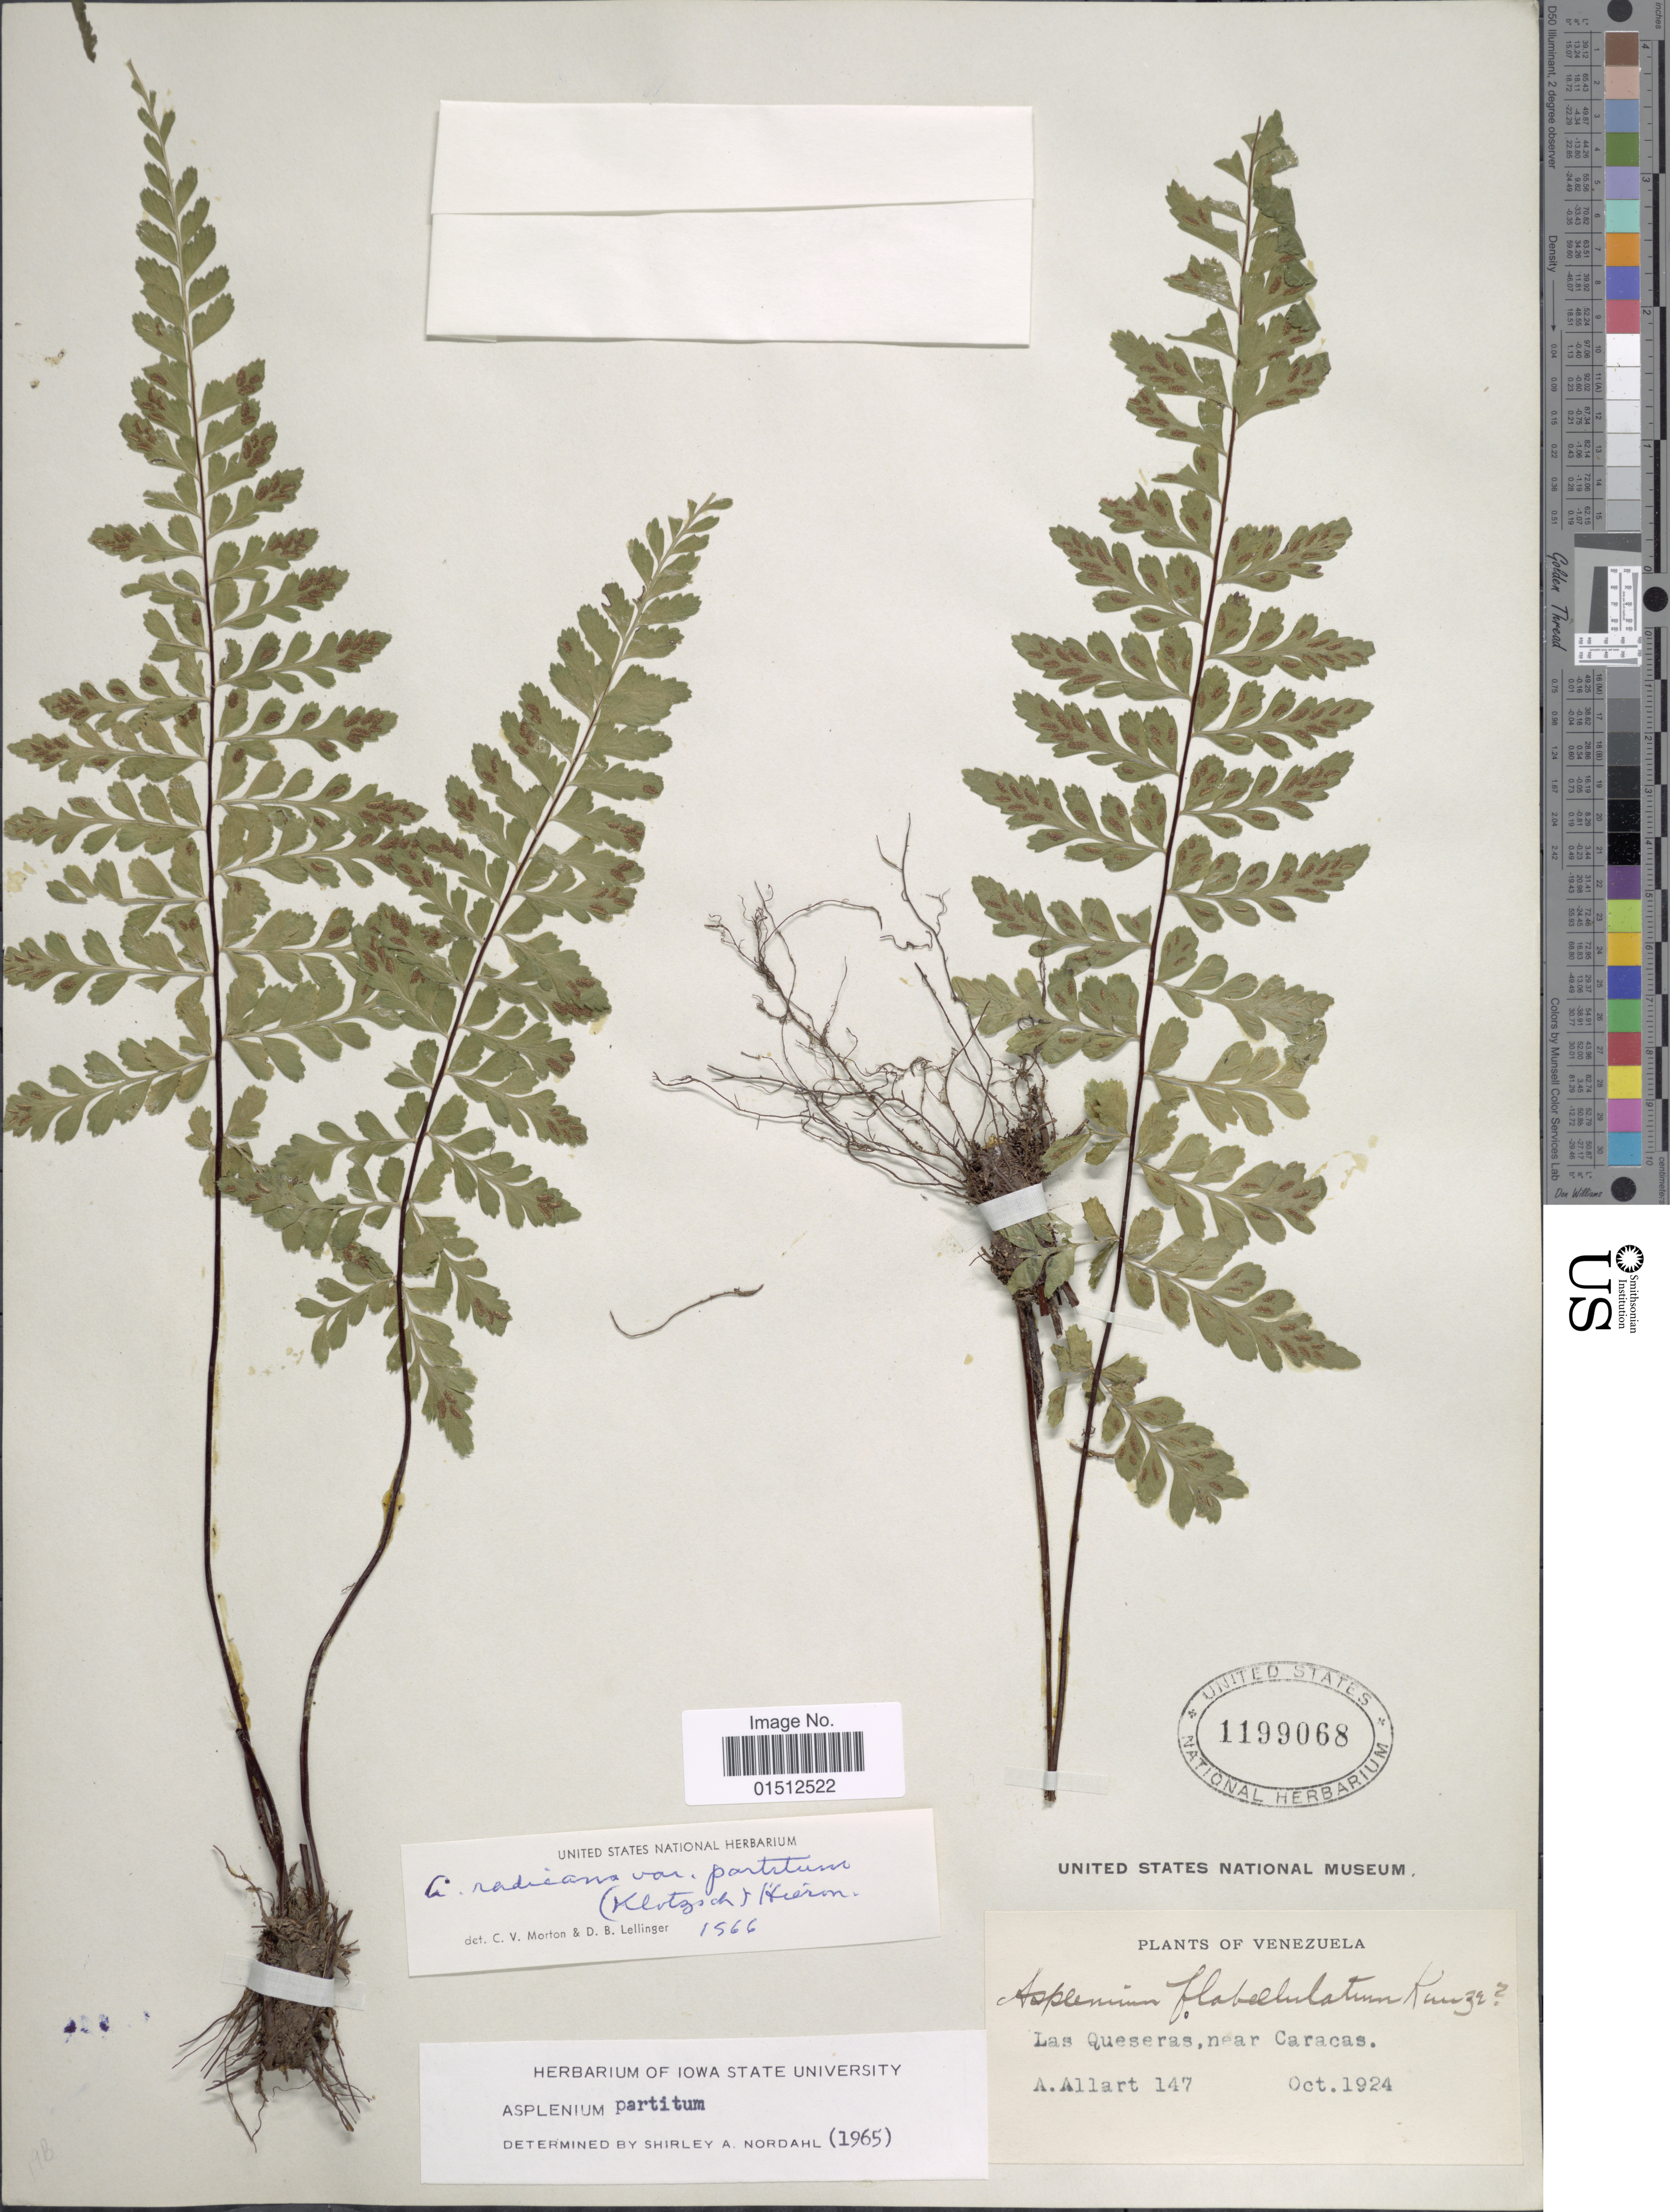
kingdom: Plantae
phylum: Tracheophyta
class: Polypodiopsida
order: Polypodiales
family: Aspleniaceae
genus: Asplenium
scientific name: Asplenium radicans var. partitum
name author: (Klotzsch) Hieron.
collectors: A. Allart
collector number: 147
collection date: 1924-10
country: Venezuela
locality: Venezuela, Las Queseras, near Caracas.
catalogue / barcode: US 1199068